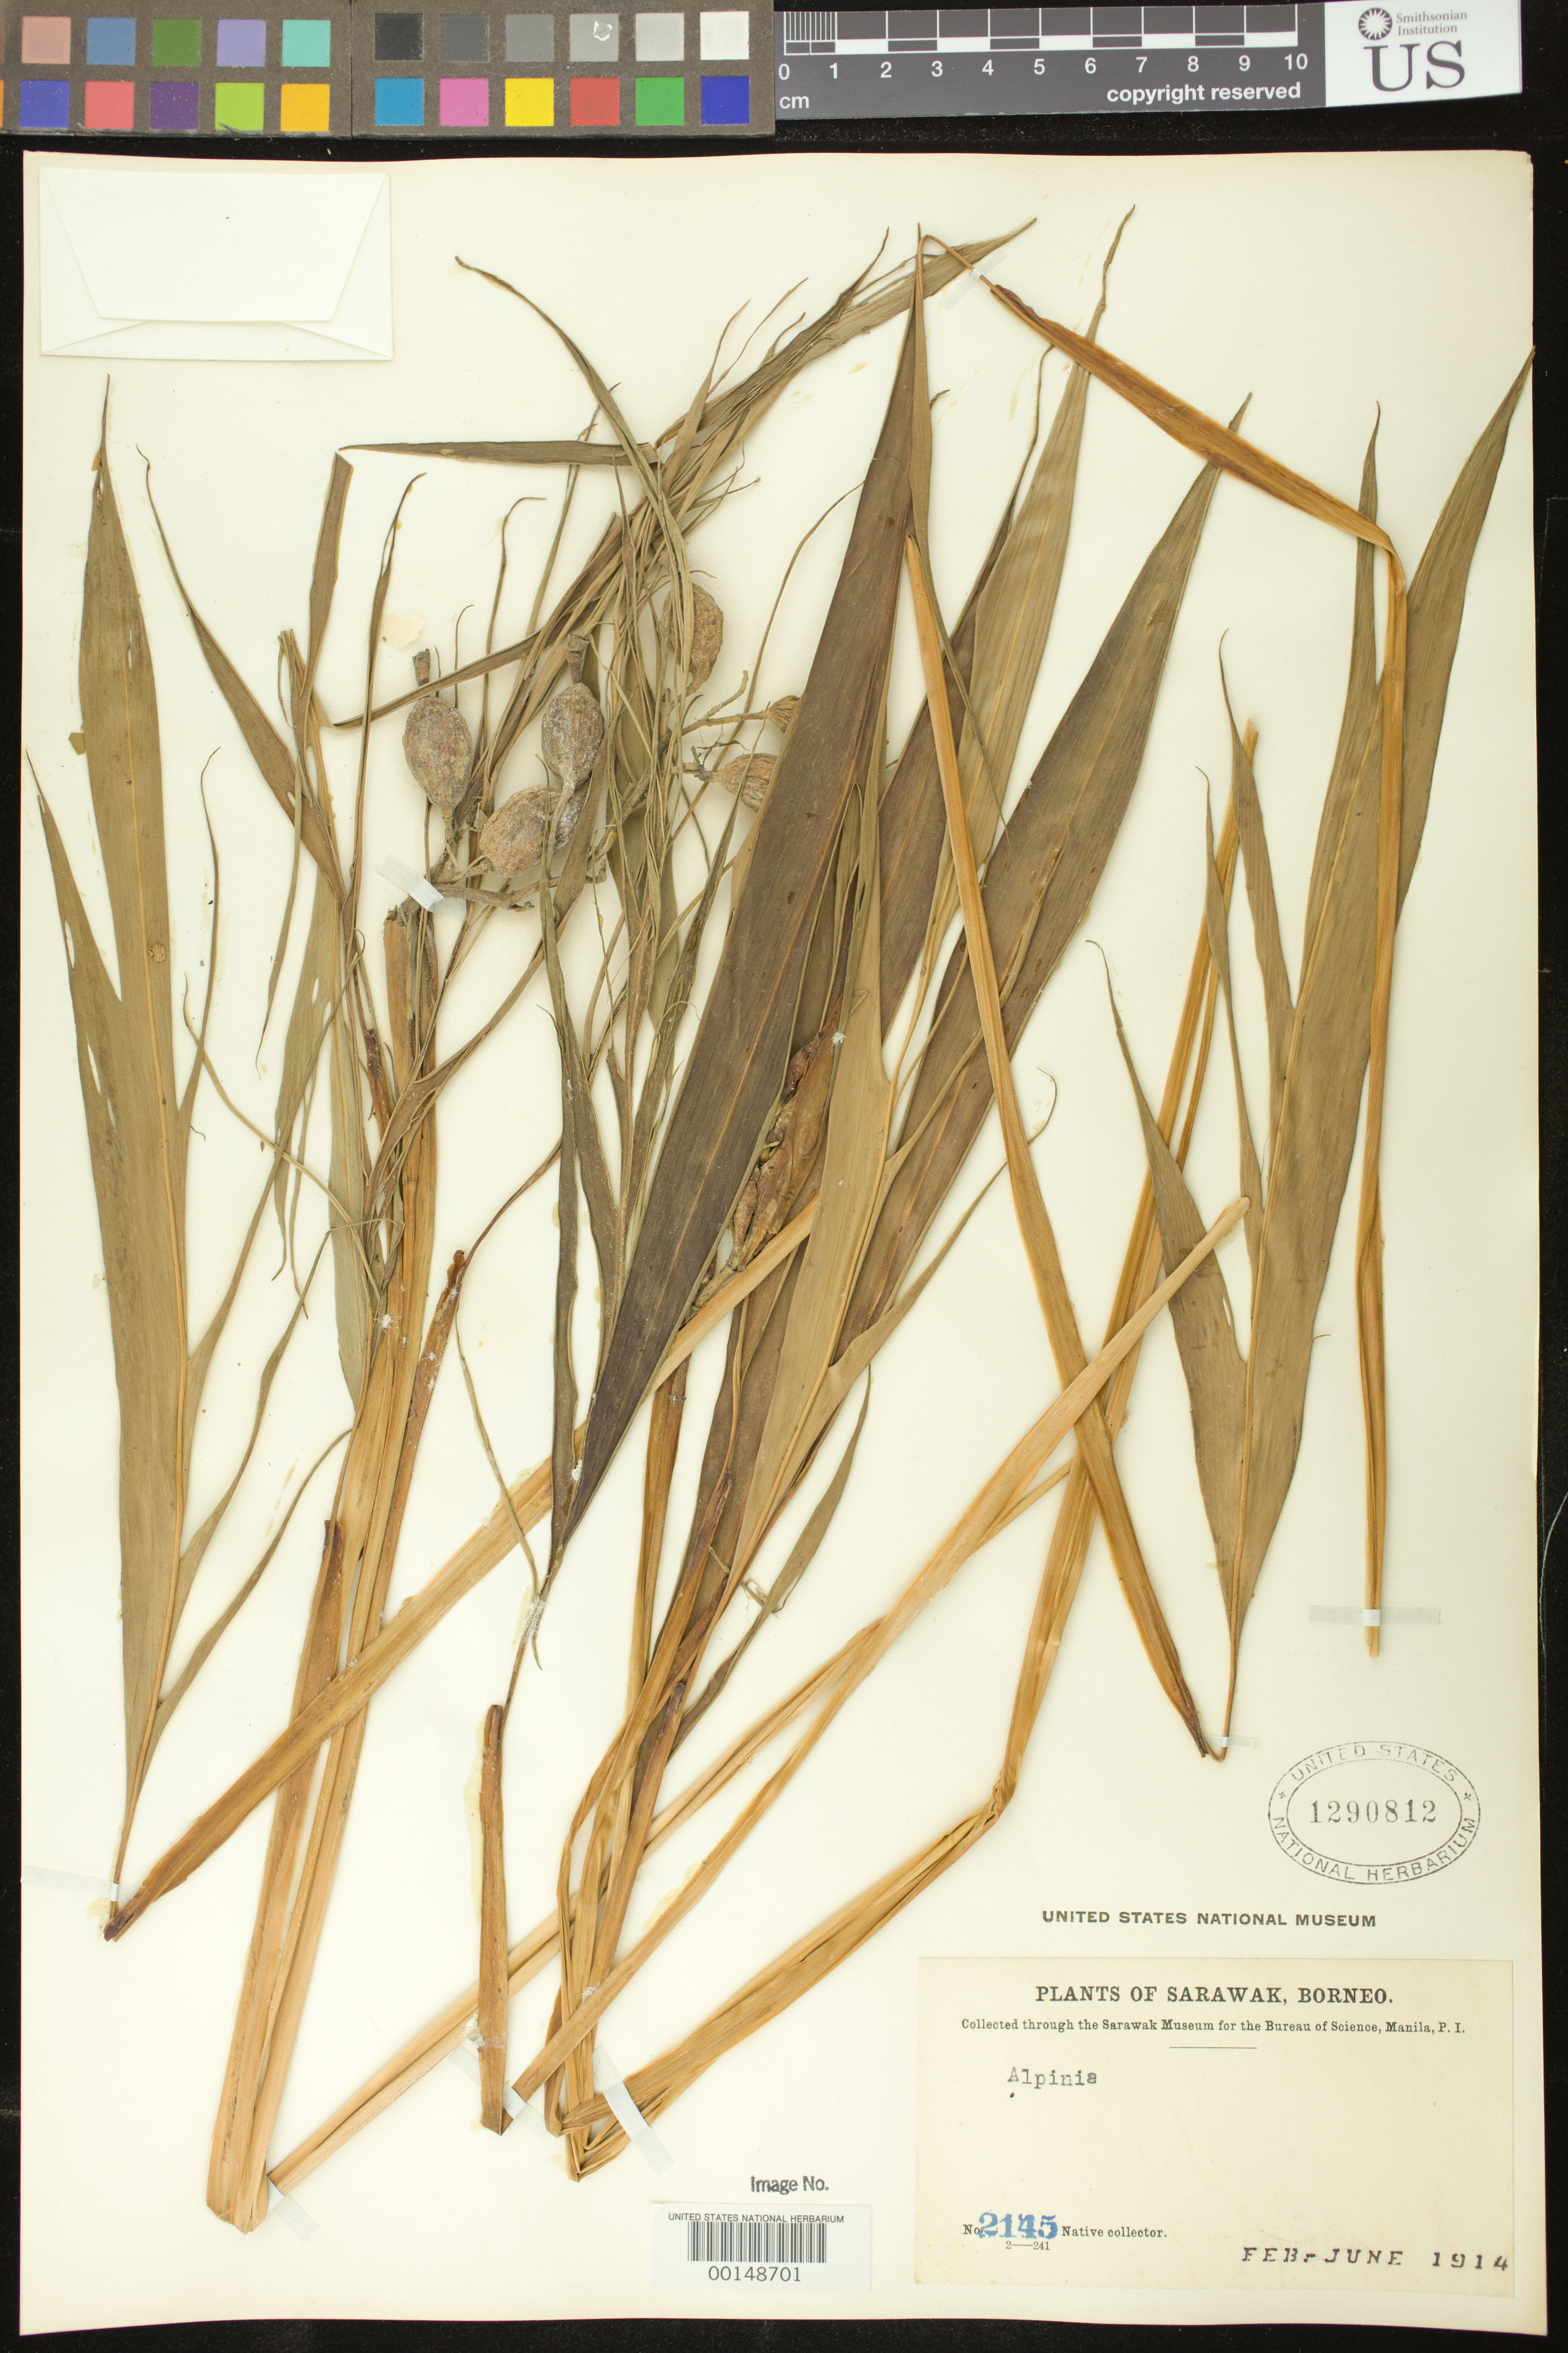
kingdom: Plantae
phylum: Tracheophyta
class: Liliopsida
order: Zingiberales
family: Zingiberaceae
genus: Alpinia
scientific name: Alpinia sp.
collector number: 2145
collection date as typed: Feb 1914 to -- Jun 1914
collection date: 1914-02/1914-06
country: Malaysia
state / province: Sarawak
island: Borneo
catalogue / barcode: US 1290812